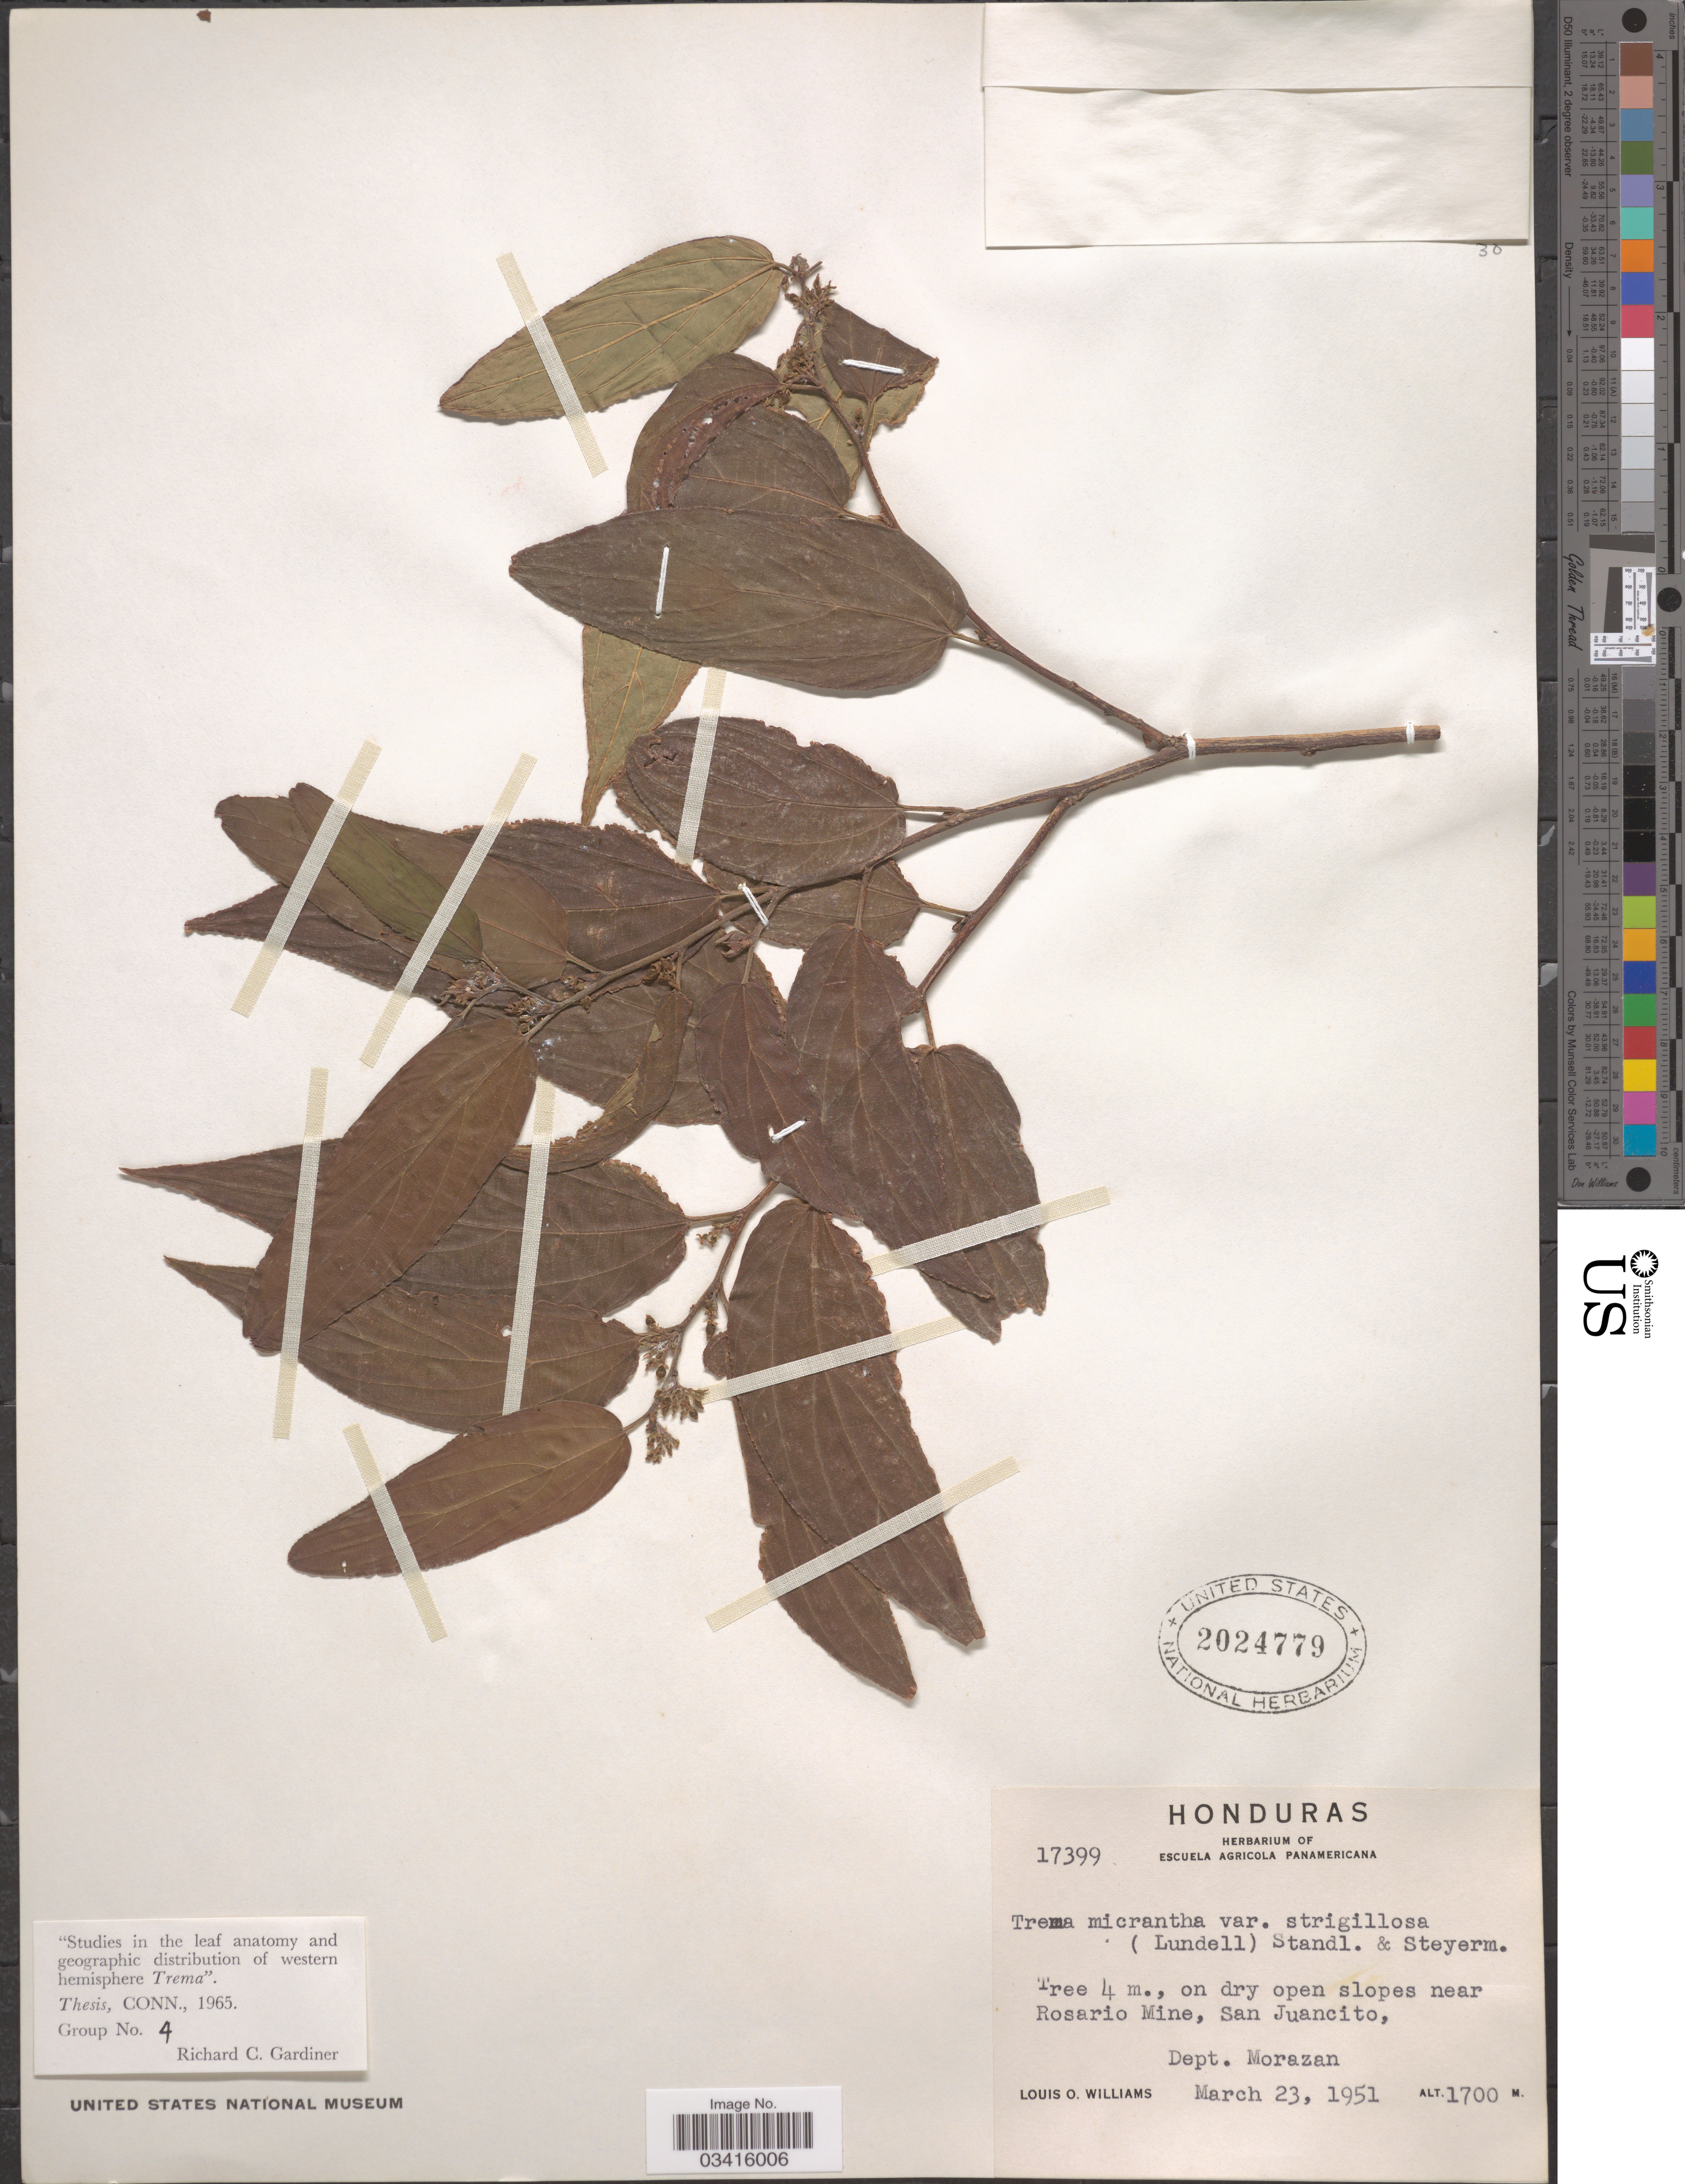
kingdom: Plantae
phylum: Tracheophyta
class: Magnoliopsida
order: Rosales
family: Cannabaceae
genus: Trema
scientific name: Trema micranthum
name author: (L.) Blume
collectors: L. O. Williams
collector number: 17399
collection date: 1951-03-23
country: Honduras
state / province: Fco. Morazán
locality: On dry open slopes near Rosario Mine, San Juancito, Dept. Morazan.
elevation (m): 1700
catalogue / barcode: US 2024779